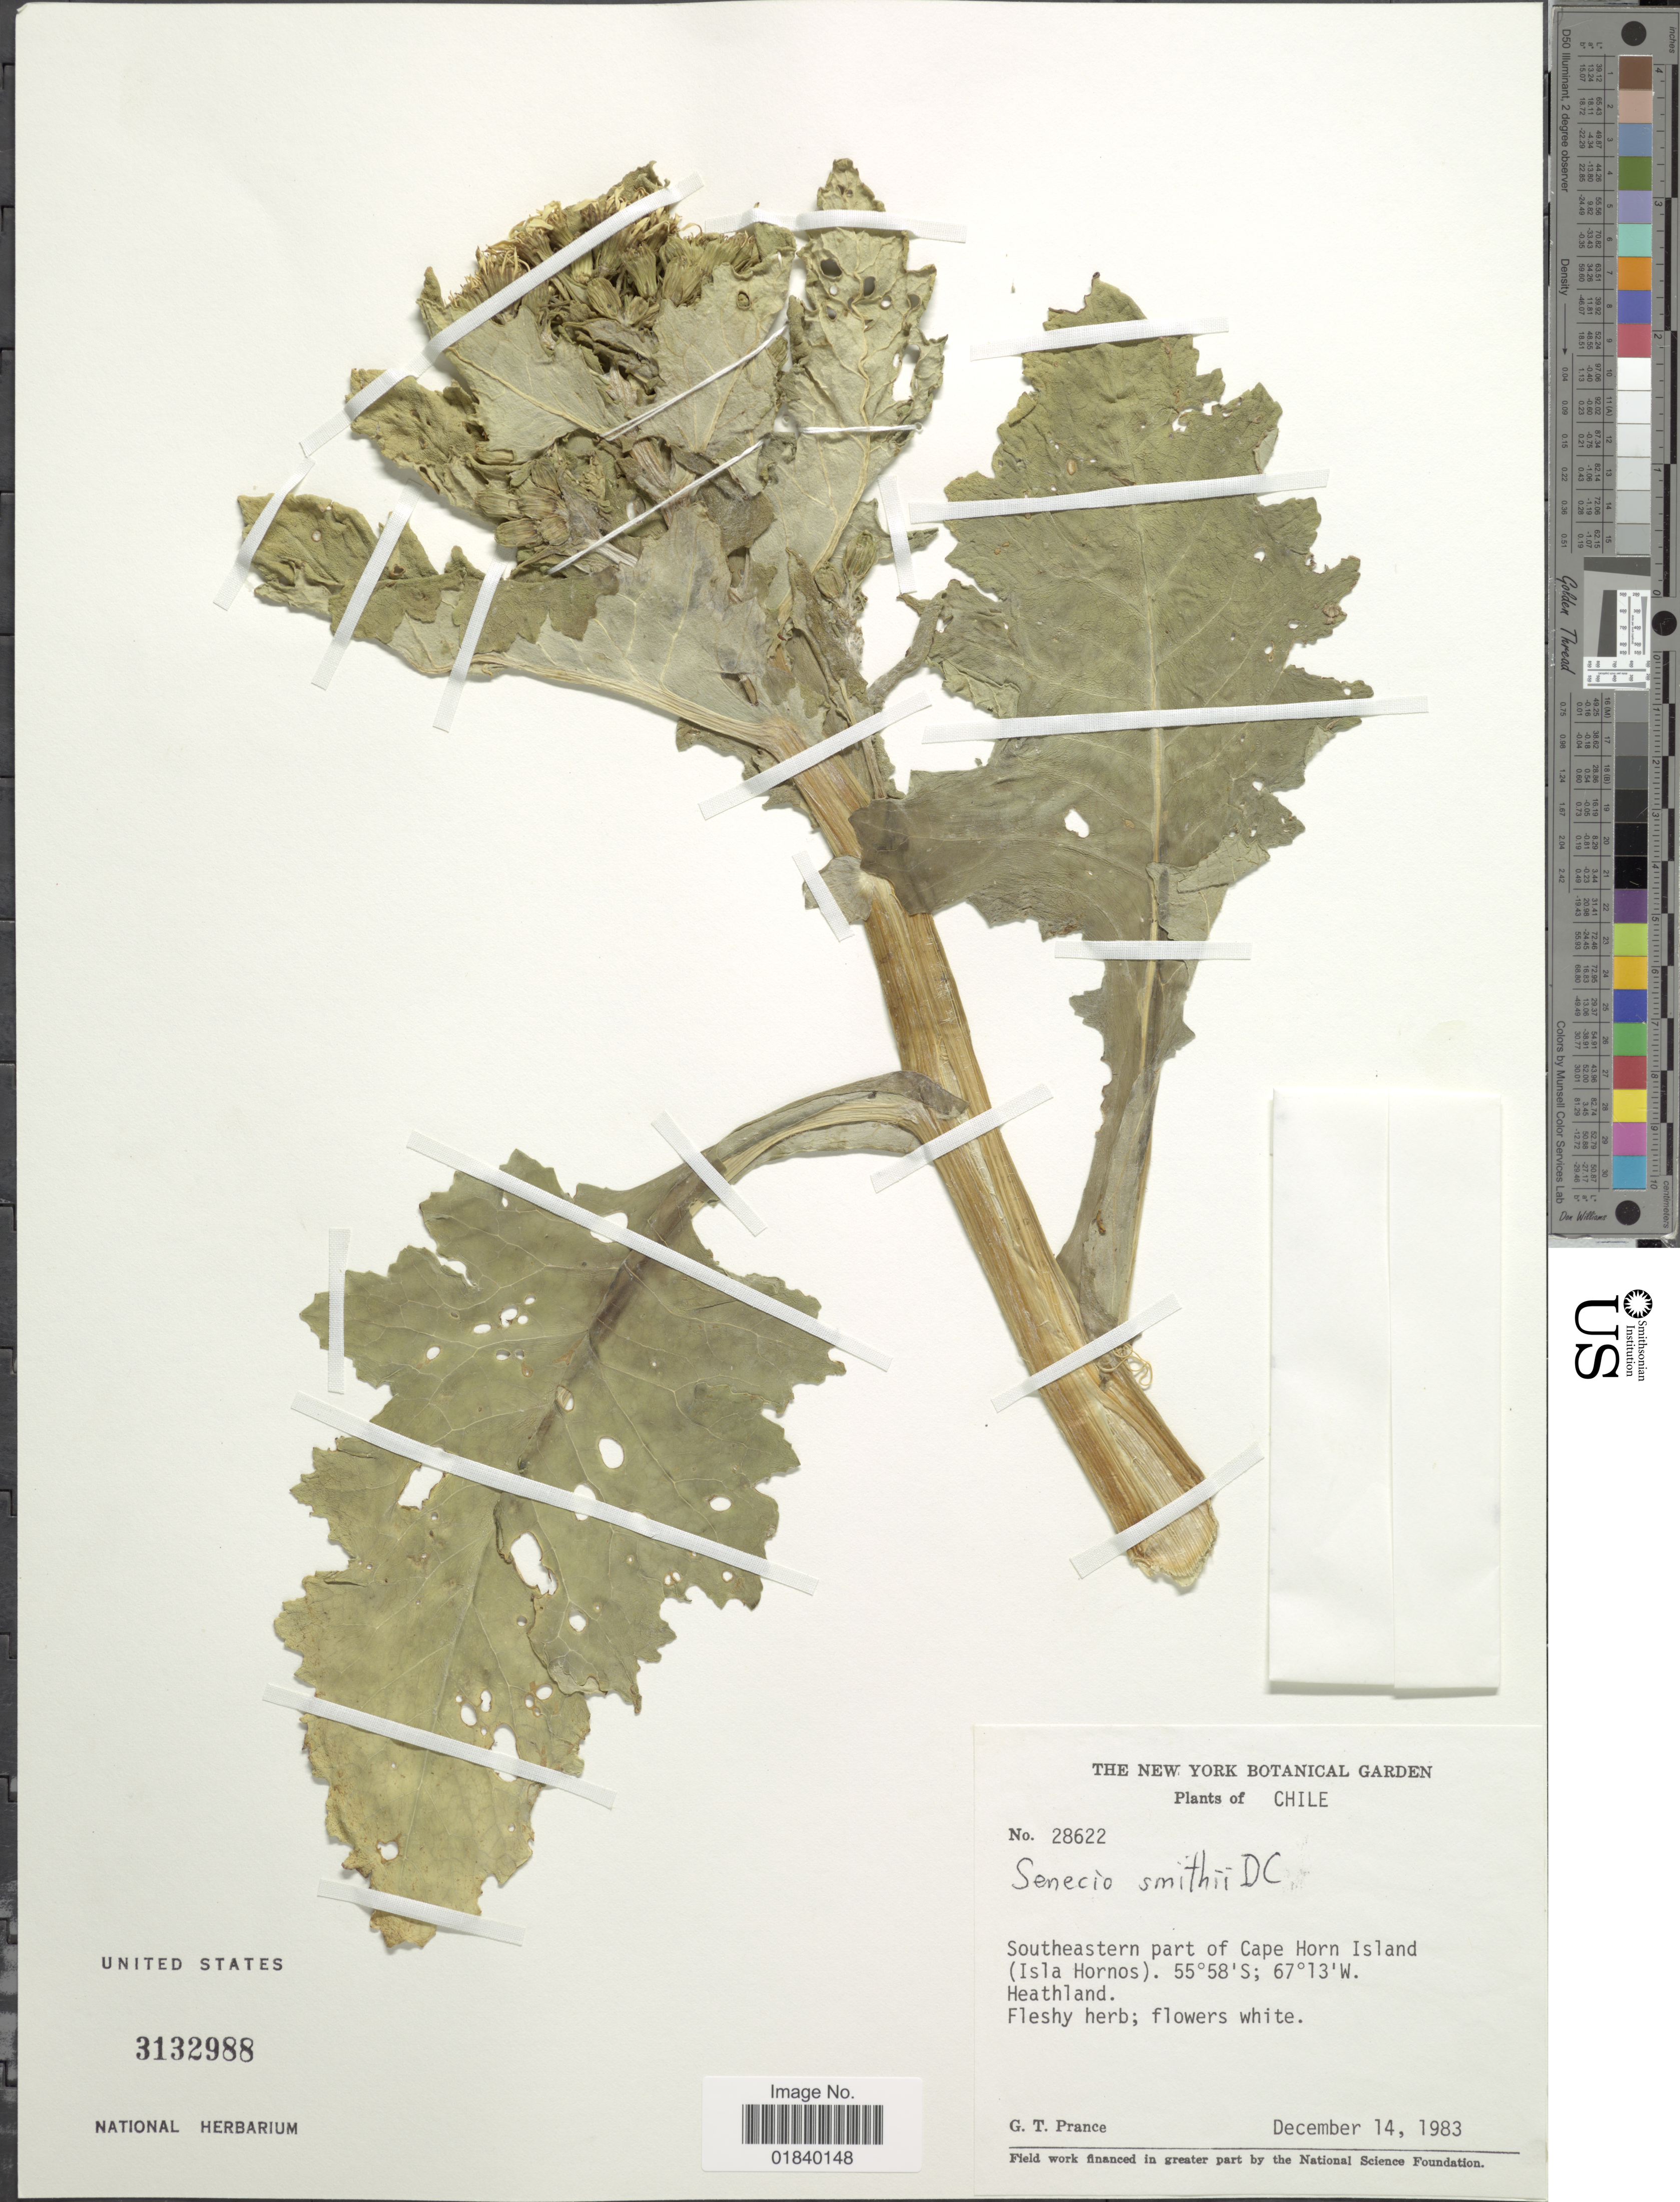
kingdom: Plantae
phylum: Tracheophyta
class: Magnoliopsida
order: Asterales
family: Asteraceae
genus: Senecio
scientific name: Senecio acanthifolius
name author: Hombr. & Jacquinot ex Decne.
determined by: Salomon, Luciana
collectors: G. T. Prance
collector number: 28622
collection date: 1983-12-14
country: Chile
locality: Southeastern part of Cape Horn Islan ( Isla Hornos). Heathland.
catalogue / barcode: US 3132988